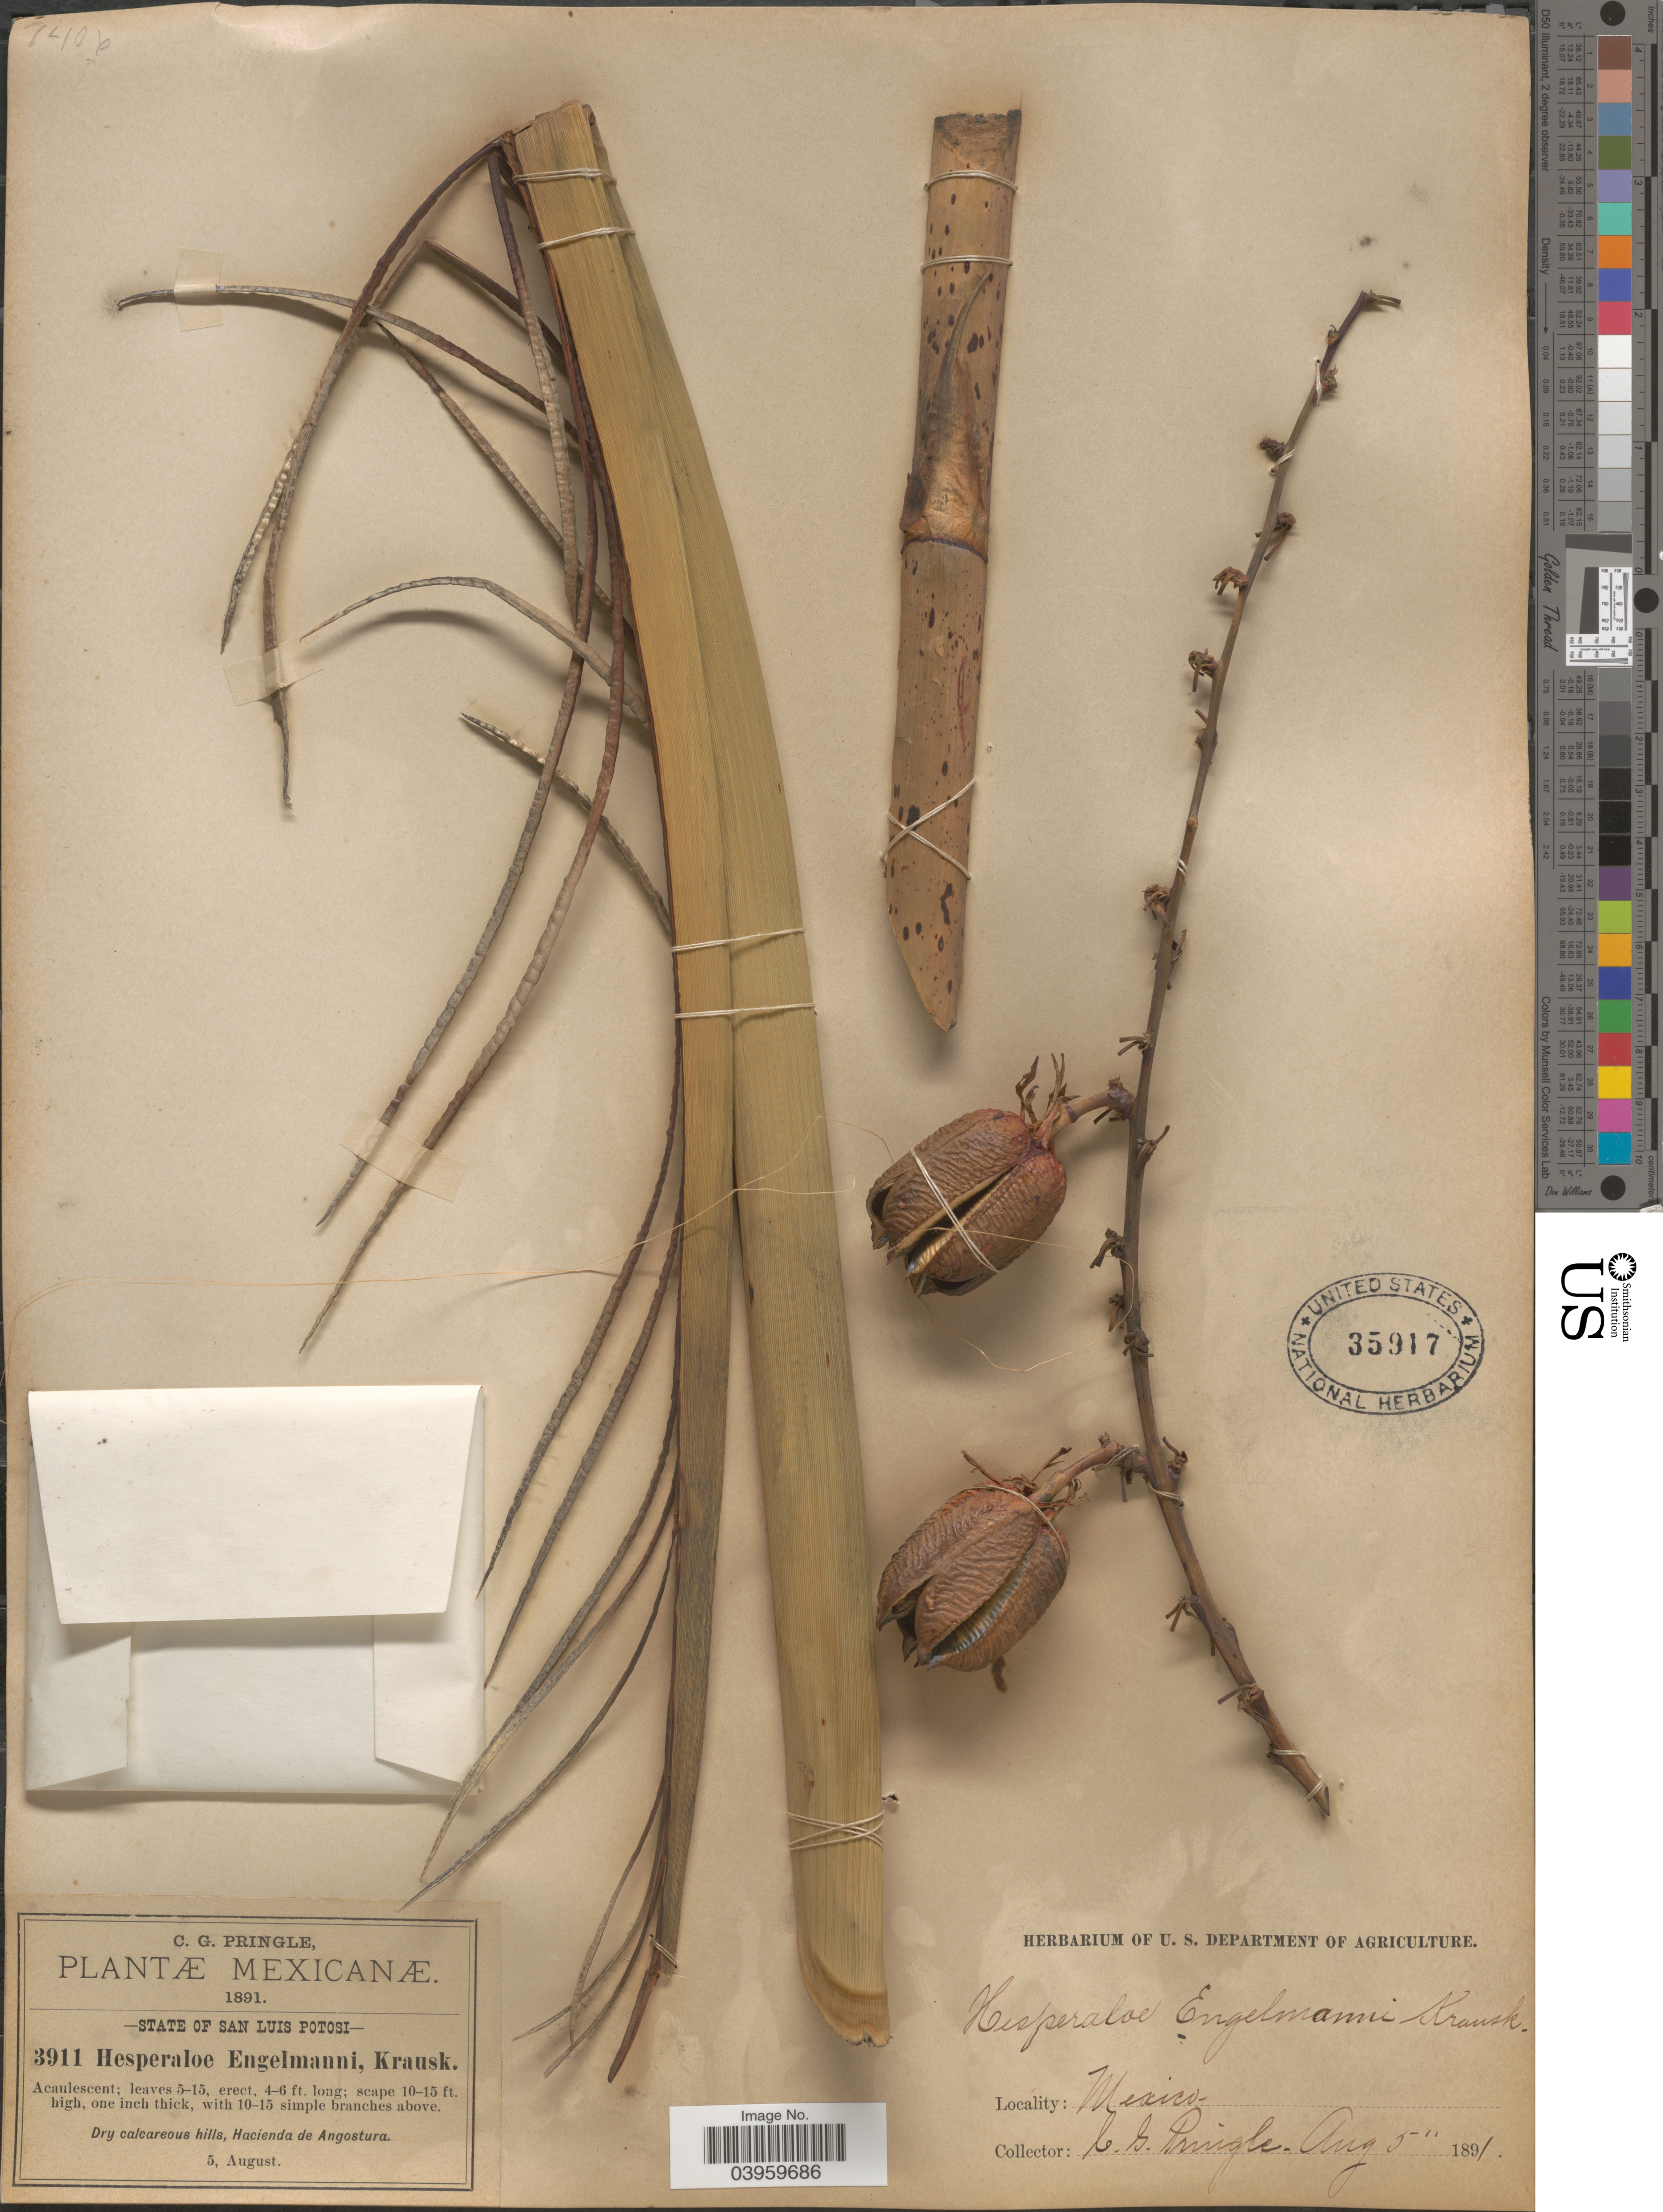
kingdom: Plantae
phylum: Tracheophyta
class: Liliopsida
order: Asparagales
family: Asparagaceae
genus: Hesperaloe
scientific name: Hesperaloe funifera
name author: (K. Koch) Trel.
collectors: C. G. Pringle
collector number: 3911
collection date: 1891-08-05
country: Mexico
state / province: San Luis Potosí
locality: Dry calcareous hills, Hacienda de Angostura.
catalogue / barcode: US 35917